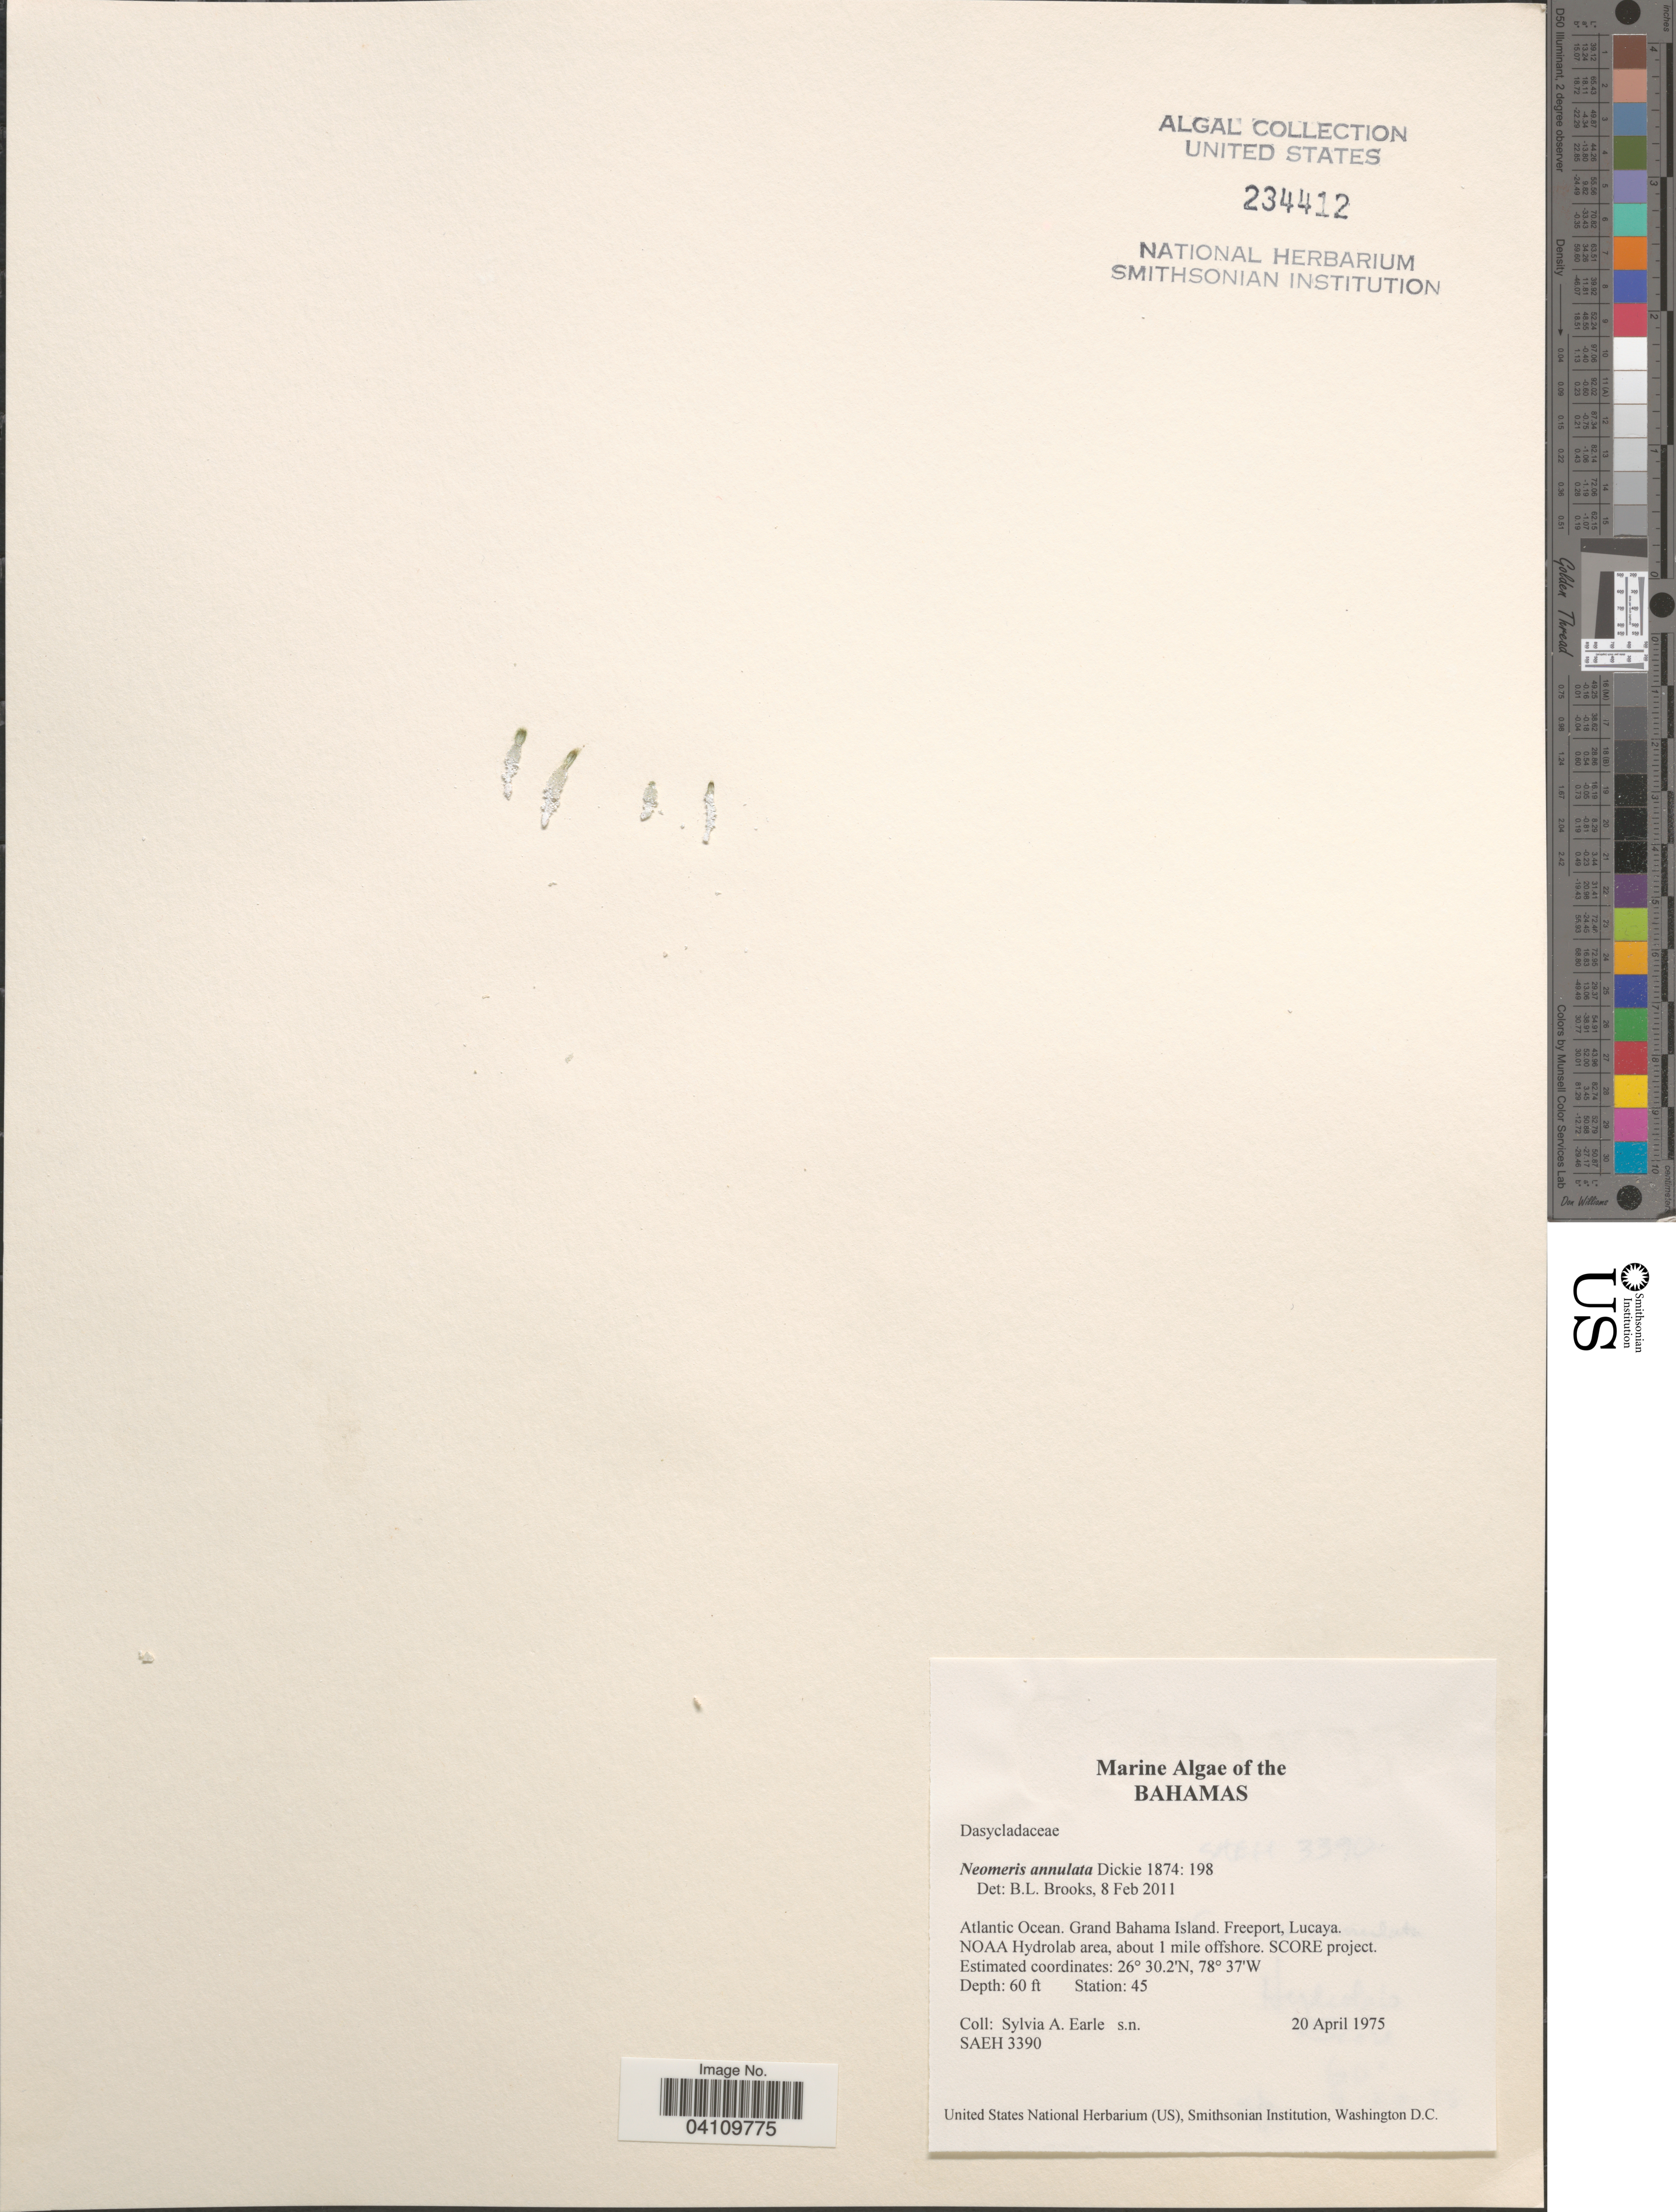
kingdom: Plantae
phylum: Chlorophyta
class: Ulvophyceae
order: Dasycladales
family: Dasycladaceae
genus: Neomeris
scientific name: Neomeris annulata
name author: Dickie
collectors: S. A. Earle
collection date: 1975-04-20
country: Bahamas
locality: Atlantic Ocean. Grand Bahama Island. Freeport, Lucaya. NOAA Hydrolab area, about 1 mile offshore. SCORE project. Station 45.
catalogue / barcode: US 234412